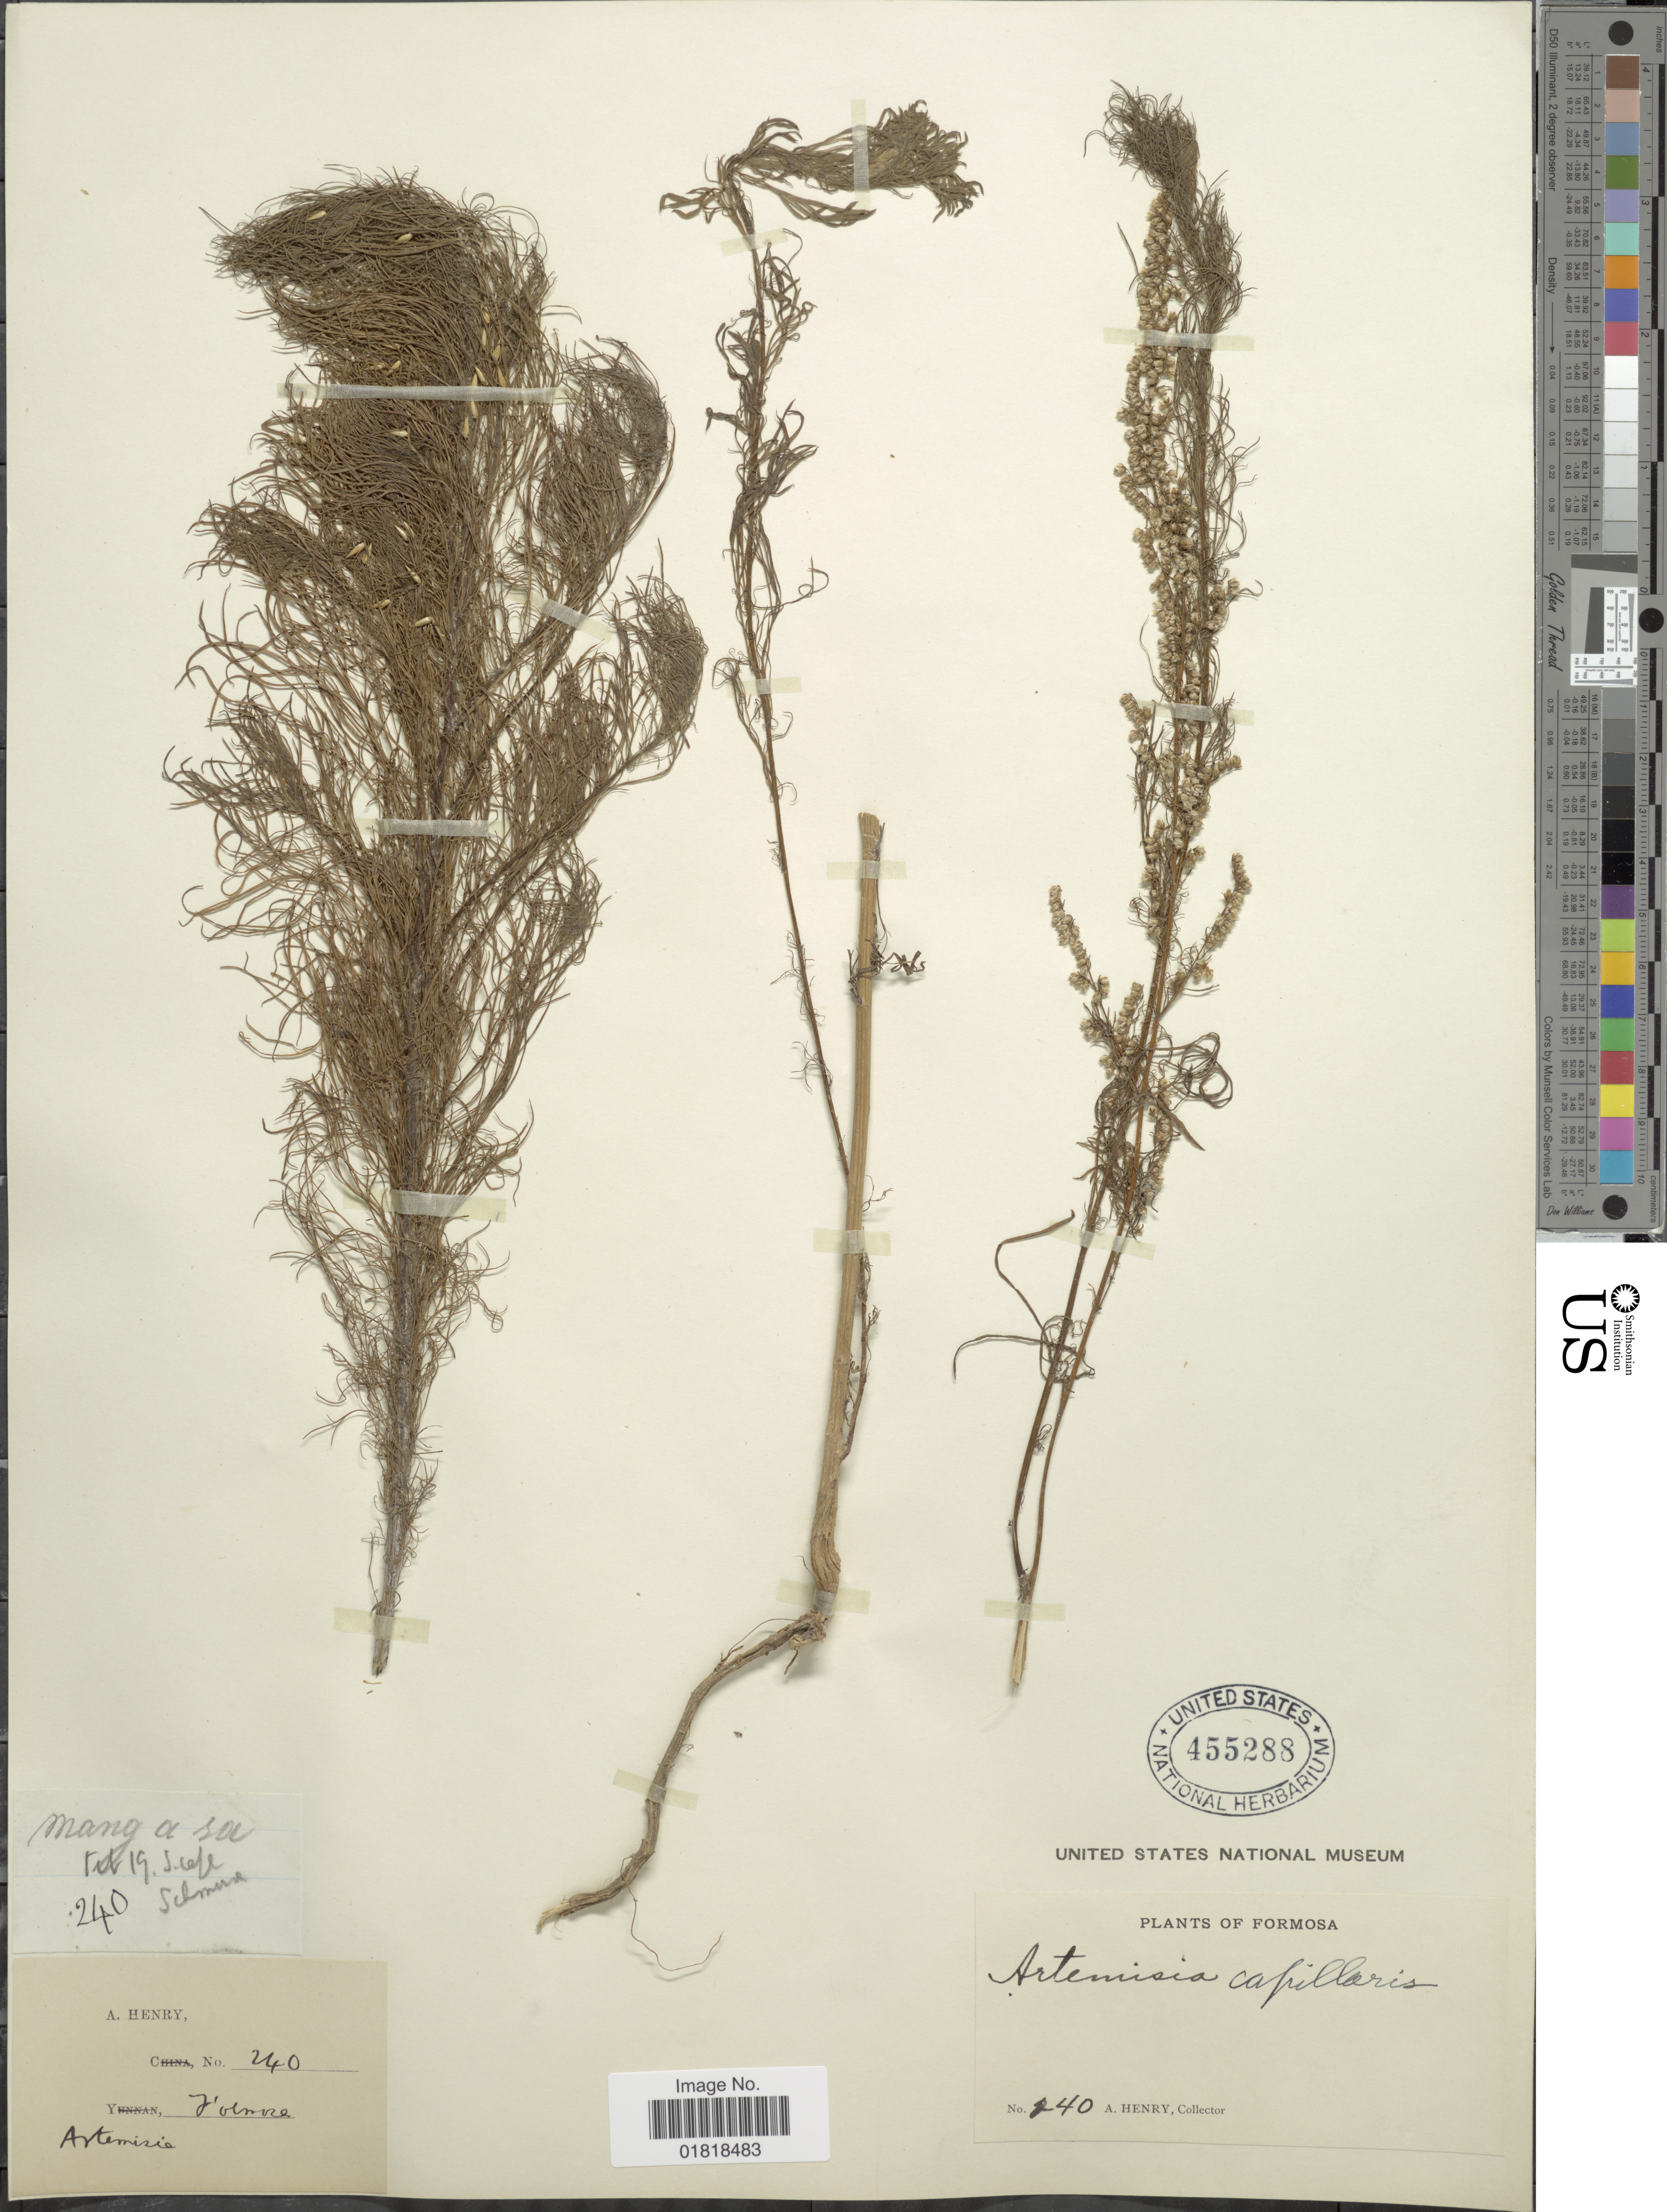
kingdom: Plantae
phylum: Tracheophyta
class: Magnoliopsida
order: Asterales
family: Asteraceae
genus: Artemisia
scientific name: Artemisia capillaris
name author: Thunb.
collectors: A. Henry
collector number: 240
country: Taiwan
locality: Formosa, mang a soi. Schmüser.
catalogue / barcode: US 455288